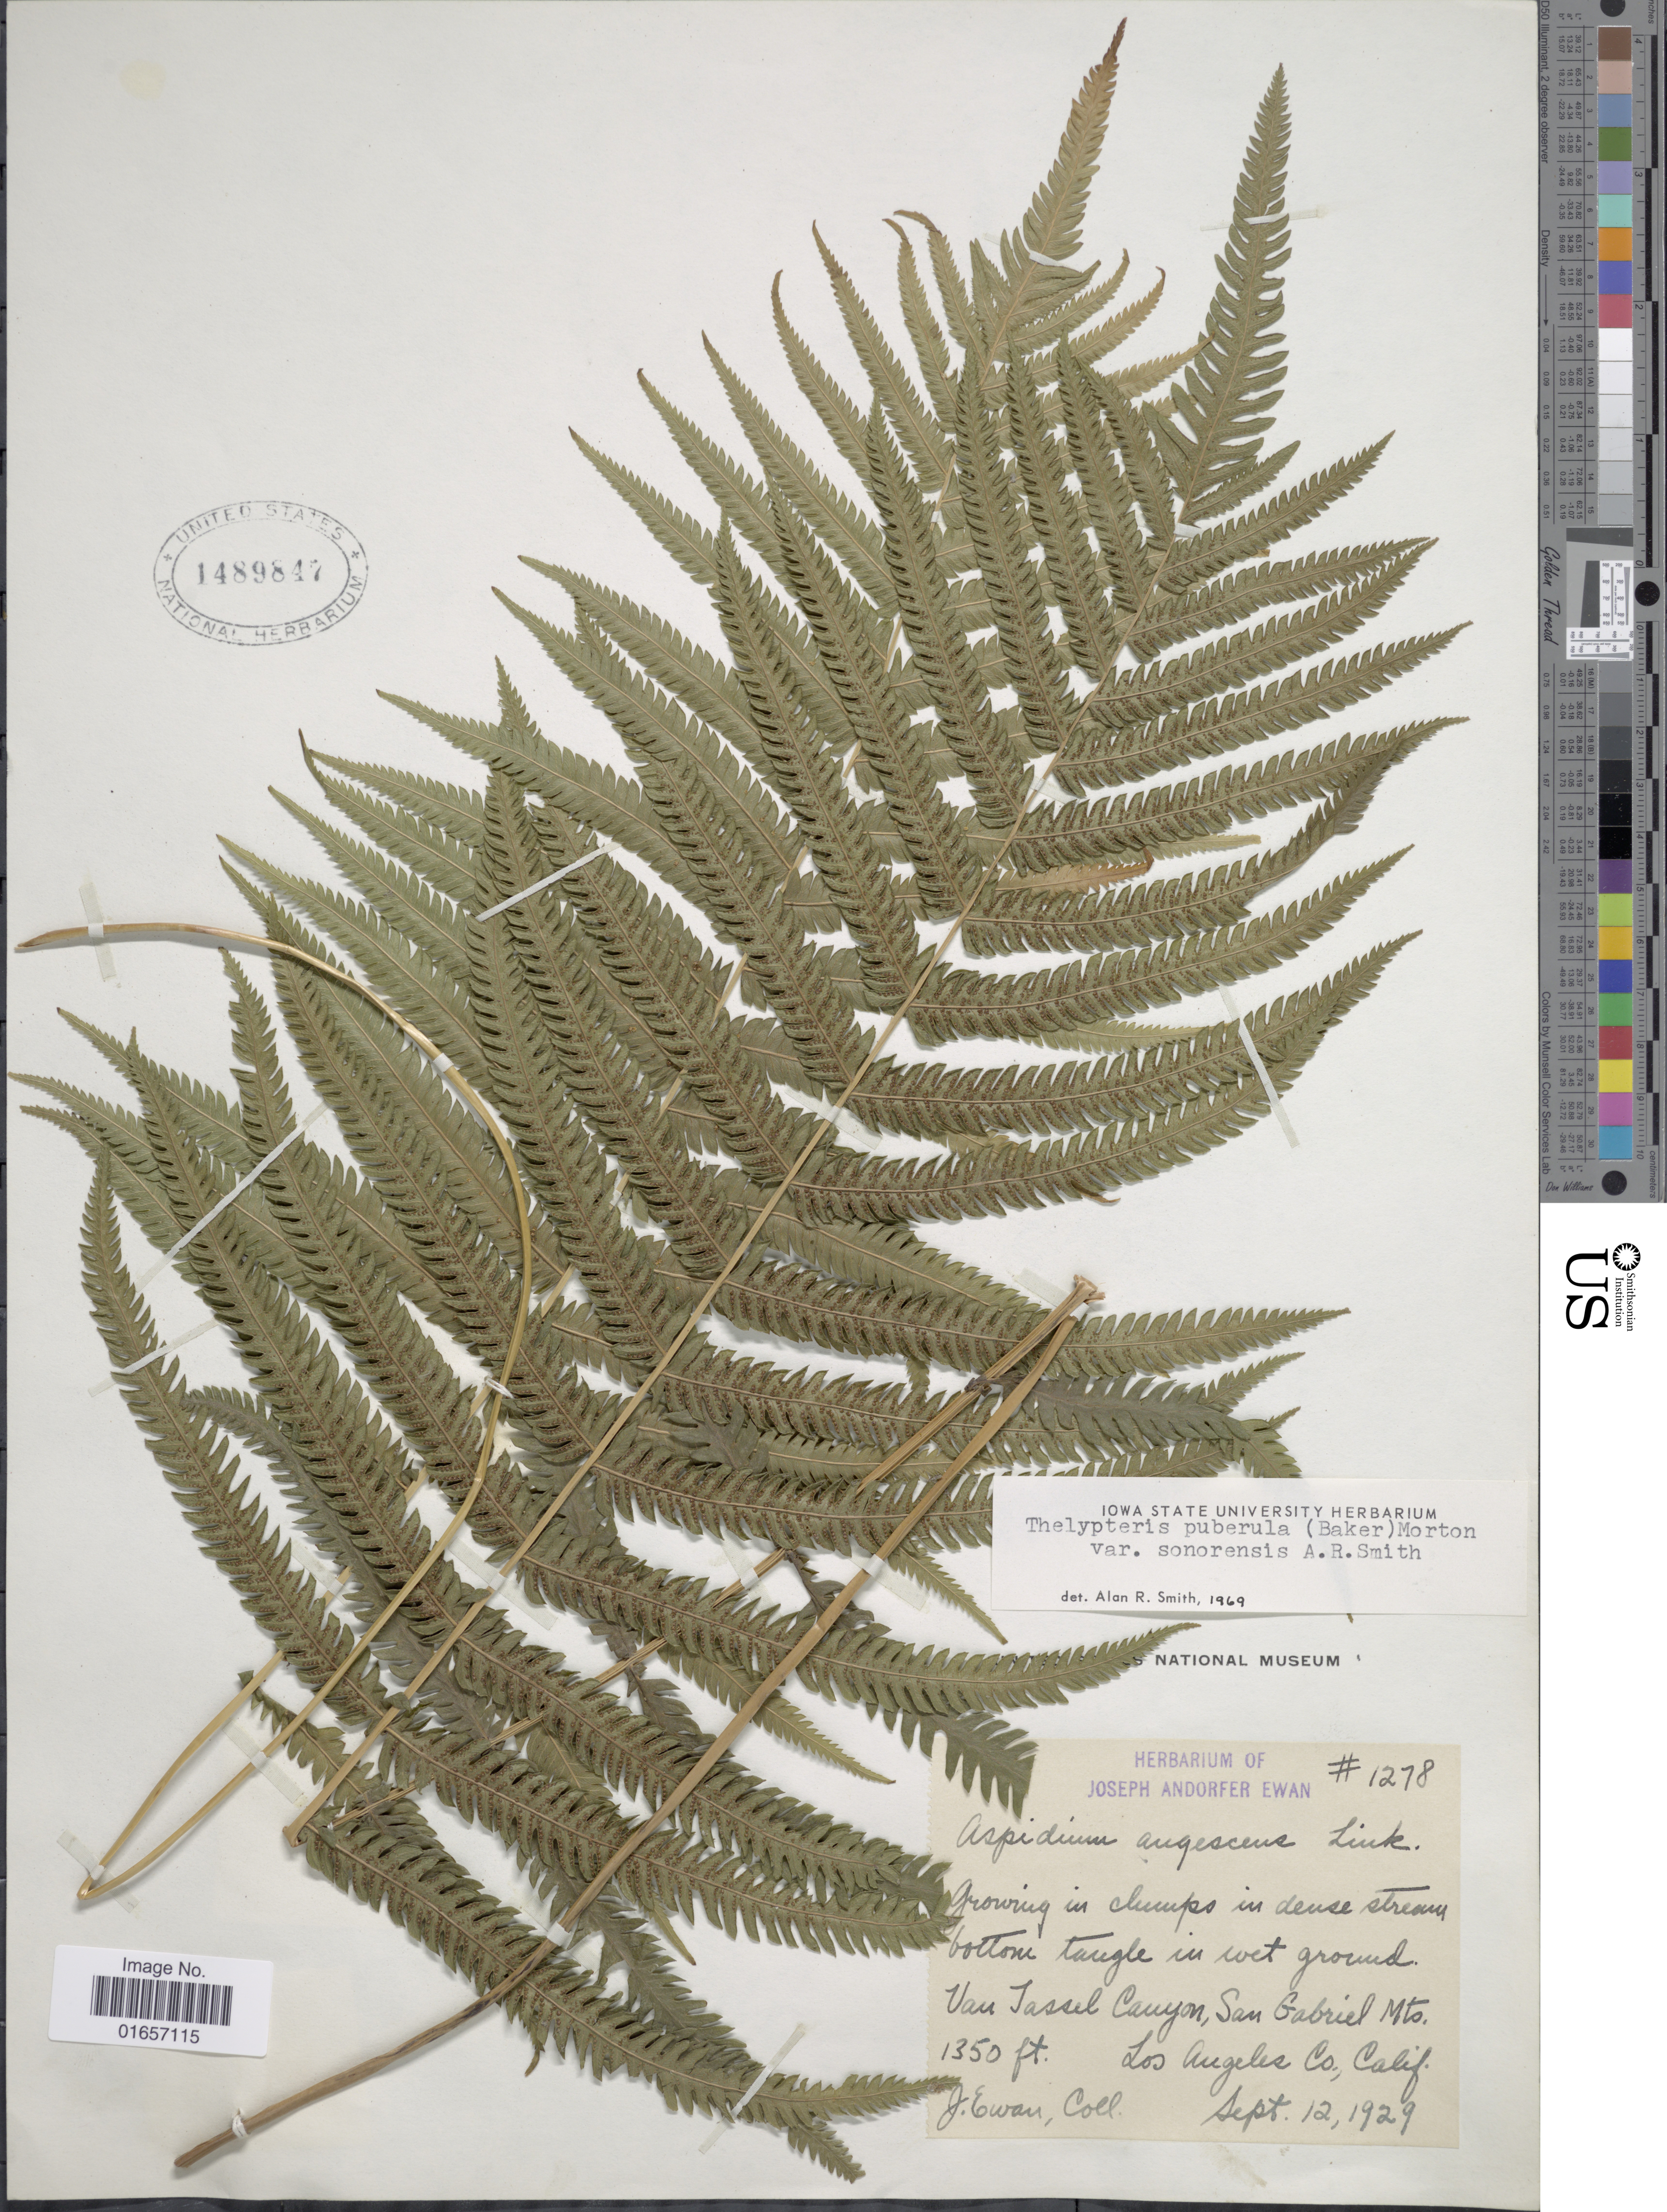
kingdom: Plantae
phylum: Tracheophyta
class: Polypodiopsida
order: Polypodiales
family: Thelypteridaceae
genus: Christella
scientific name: Christella puberula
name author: (Baker) Á. Löve & D. Löve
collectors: J. A. Ewan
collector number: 1278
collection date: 1929-09-12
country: United States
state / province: California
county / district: Los Angeles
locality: Van Iassel canyon, San Gabriel Mts., Los Angeles Co.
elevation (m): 411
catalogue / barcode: US 1489847